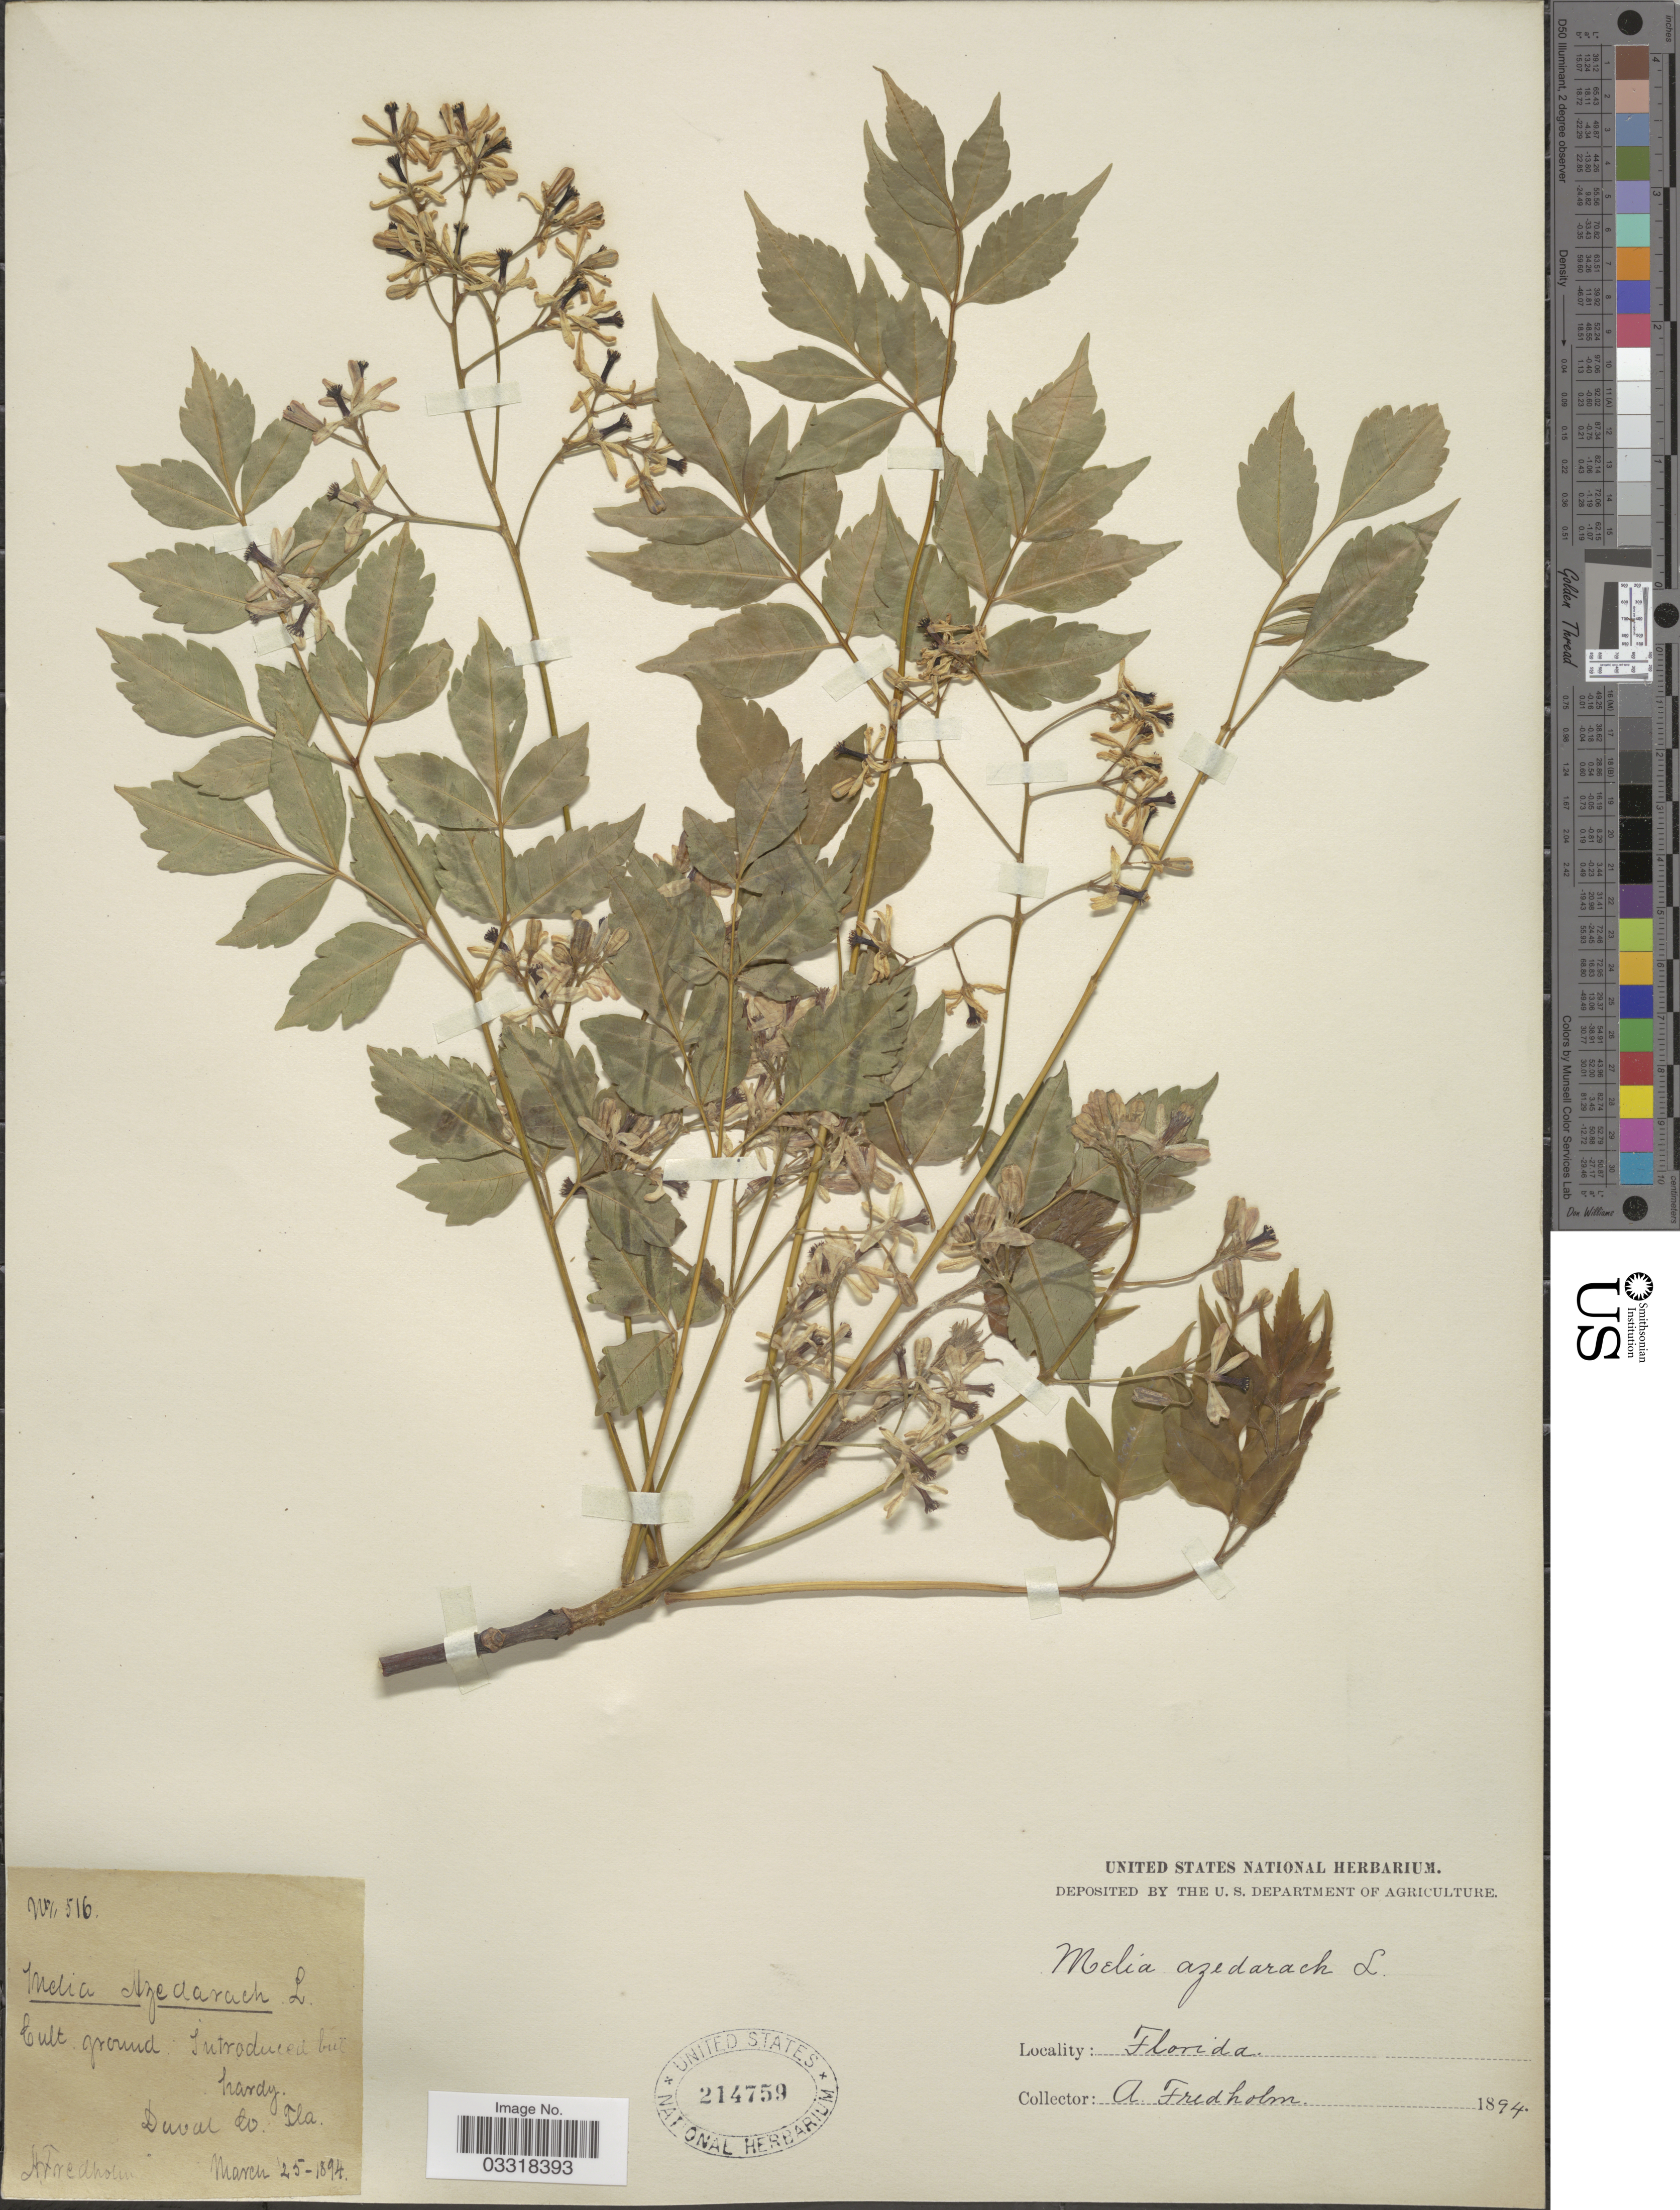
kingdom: Plantae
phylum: Tracheophyta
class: Magnoliopsida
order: Sapindales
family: Meliaceae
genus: Melia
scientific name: Melia azedarach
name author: L.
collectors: A. Fredholm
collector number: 516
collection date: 1894-03-25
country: United States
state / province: Florida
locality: Duval Co.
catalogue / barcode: US 214759